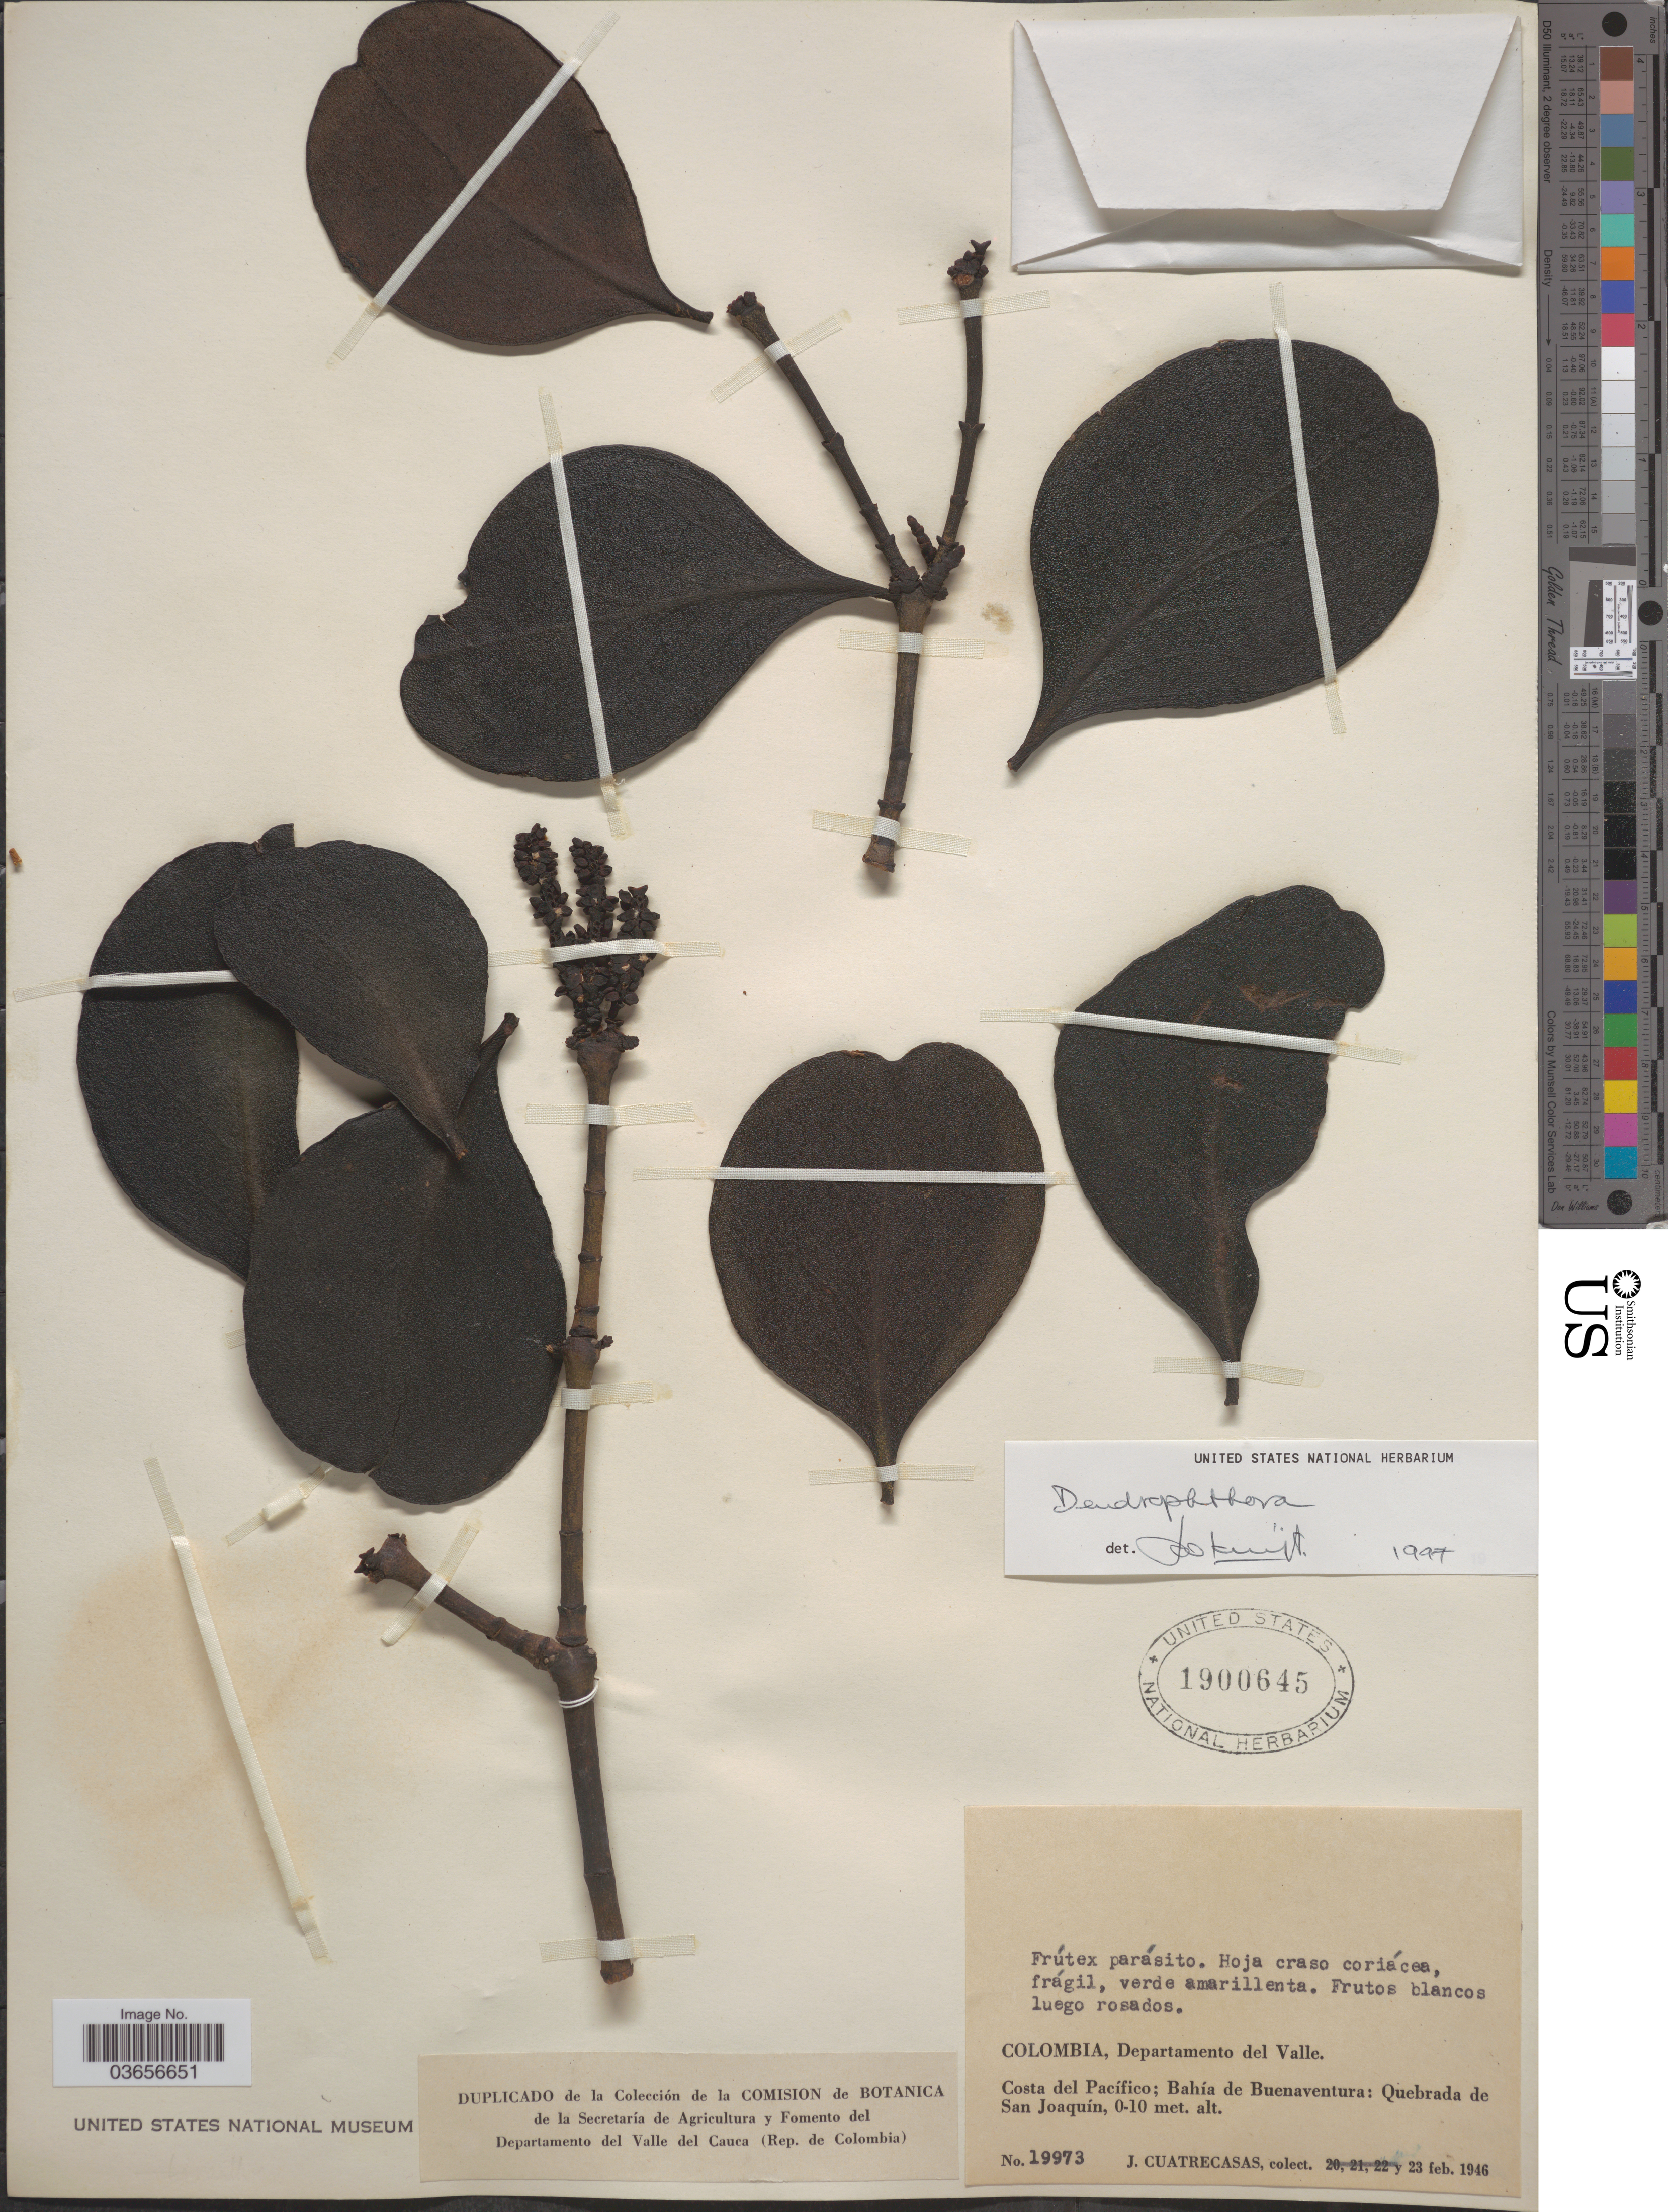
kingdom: Plantae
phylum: Tracheophyta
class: Magnoliopsida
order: Santalales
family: Viscaceae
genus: Dendrophthora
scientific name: Dendrophthora sp.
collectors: J. Cuatrecasas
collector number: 19973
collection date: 1946-02-23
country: Colombia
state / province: Valle del Cauca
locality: Departamento del Valle. Costa del Pacífico; Bahía de Buenaventura: Quebrada de San Joaquím.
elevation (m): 0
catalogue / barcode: US 1900645